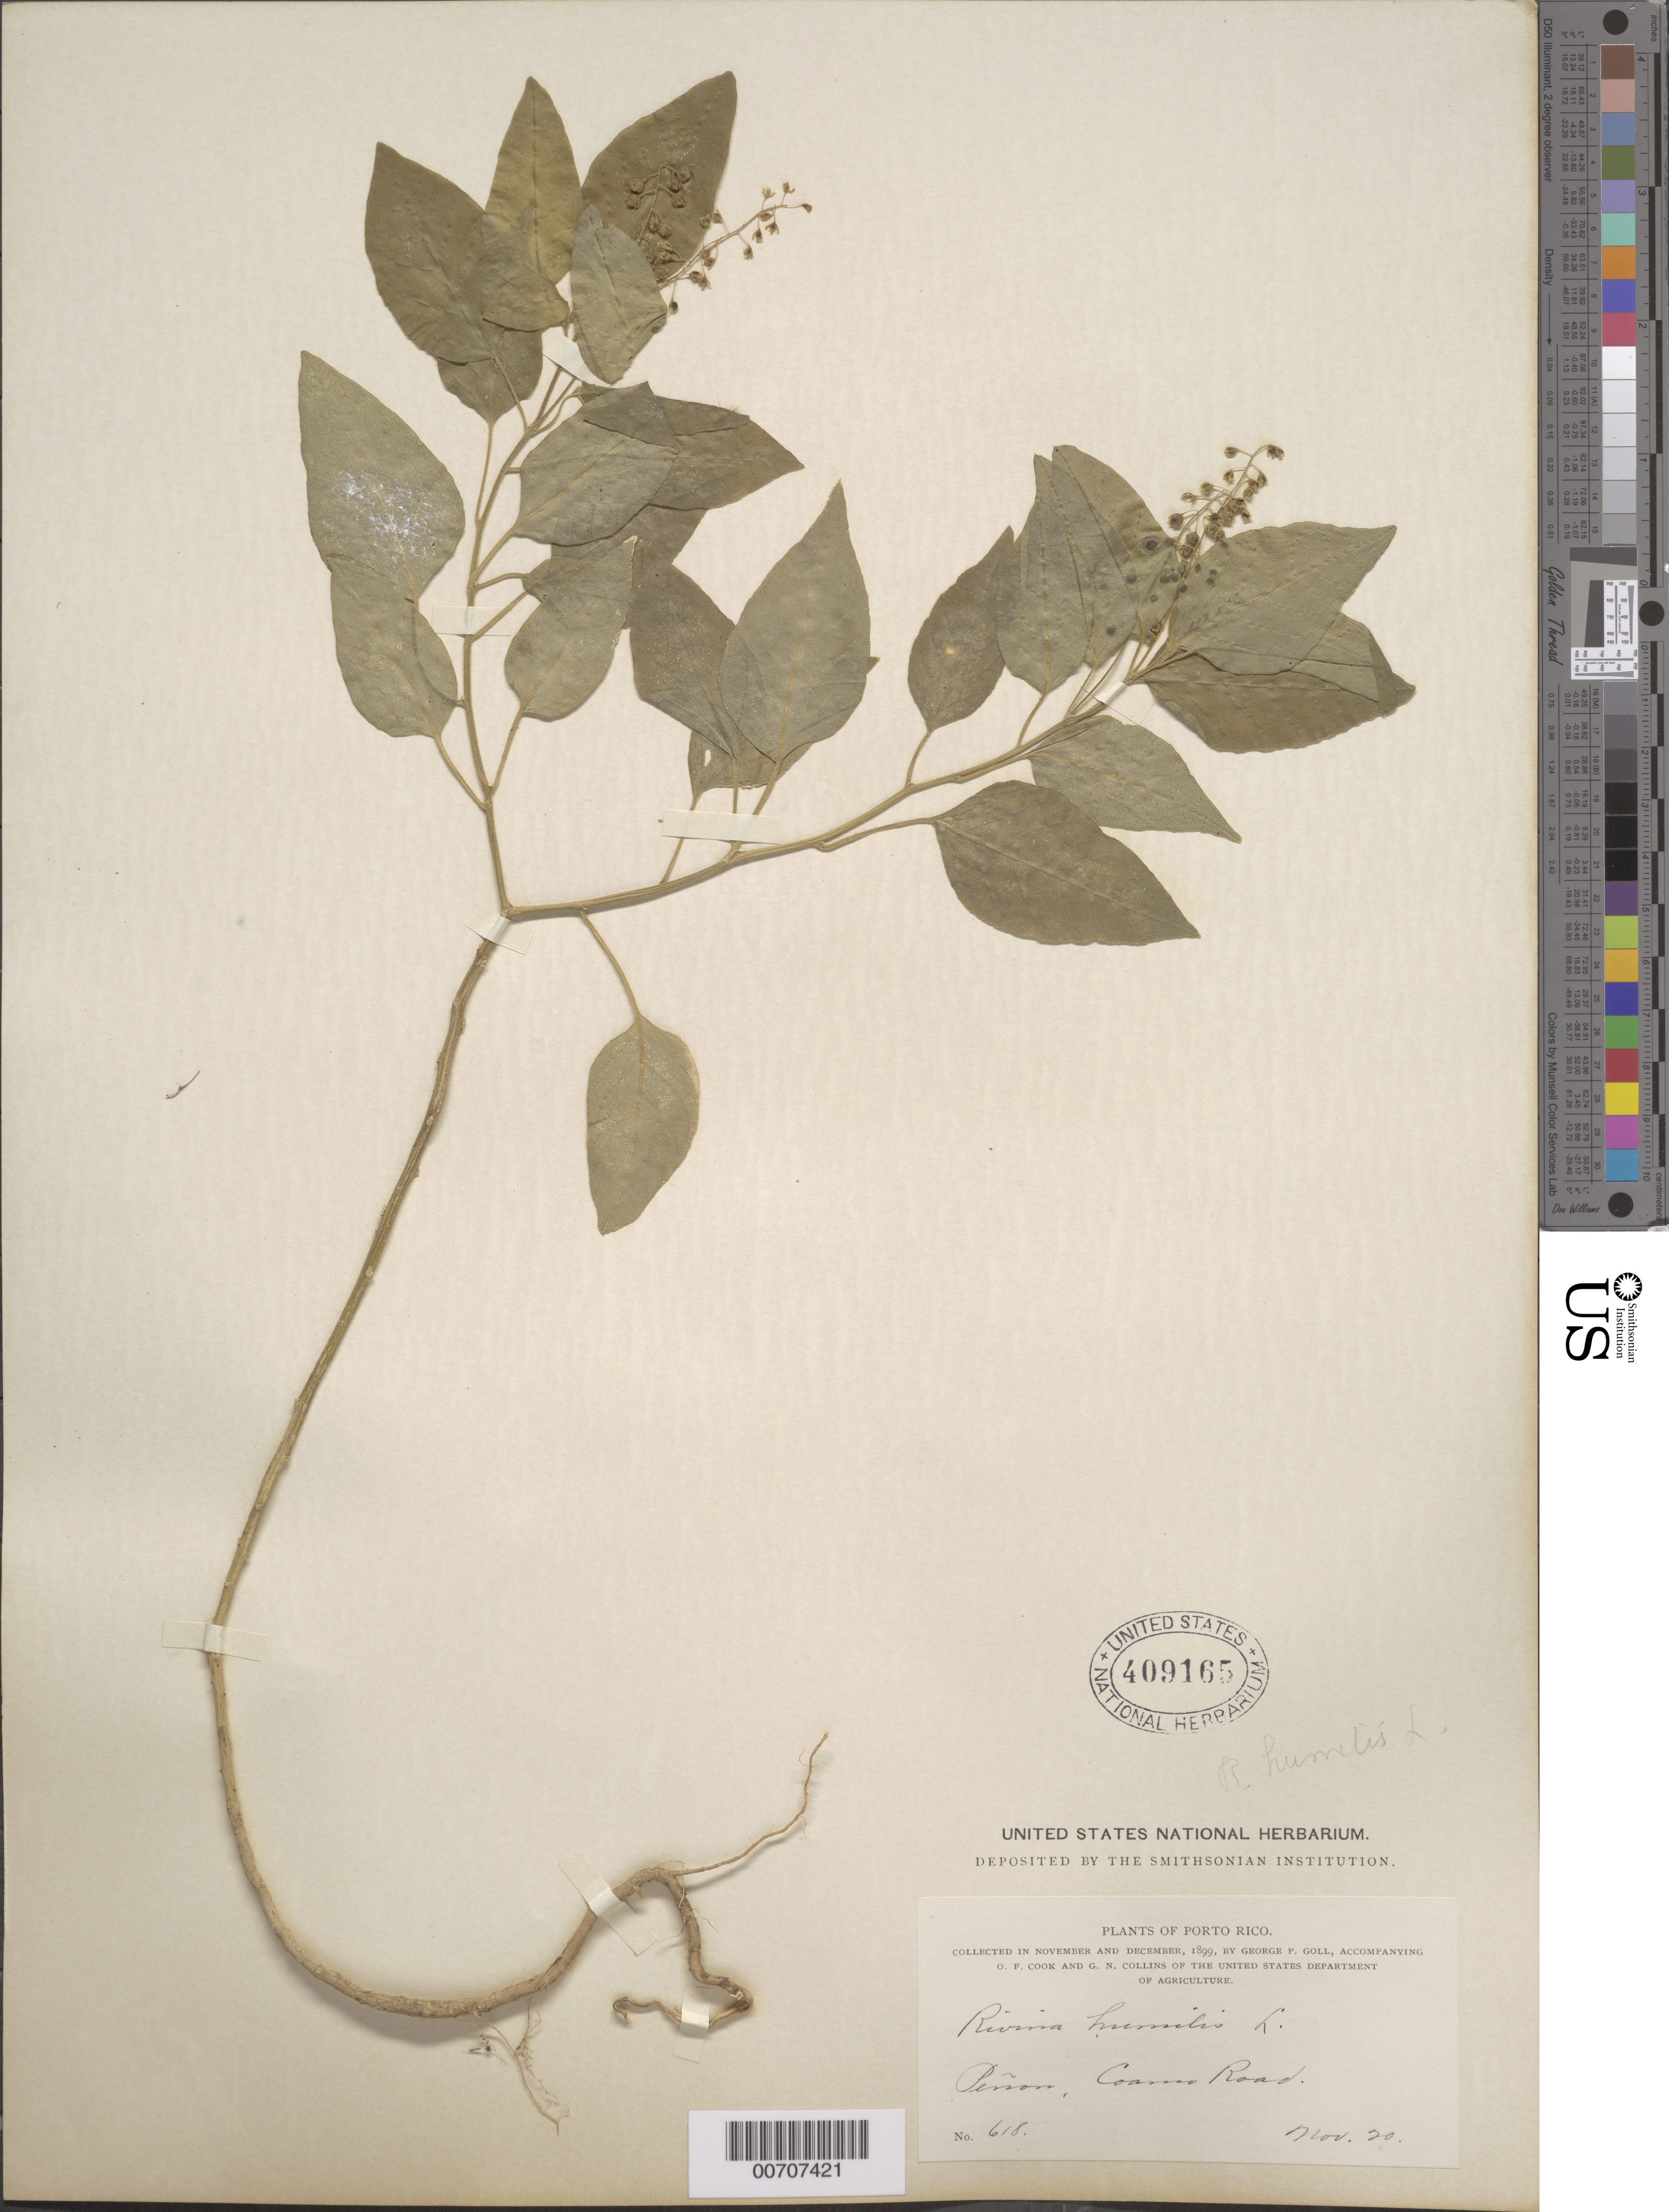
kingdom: Plantae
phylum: Tracheophyta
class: Magnoliopsida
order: Caryophyllales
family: Phytolaccaceae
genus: Rivina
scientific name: Rivina humilis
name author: L.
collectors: G. Goll, O. F. Cook & G. Collins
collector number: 618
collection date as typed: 20 Nov 1899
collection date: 1899-11-20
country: Puerto Rico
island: Greater Antilles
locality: Peñon, Coamo Road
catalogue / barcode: US 409165